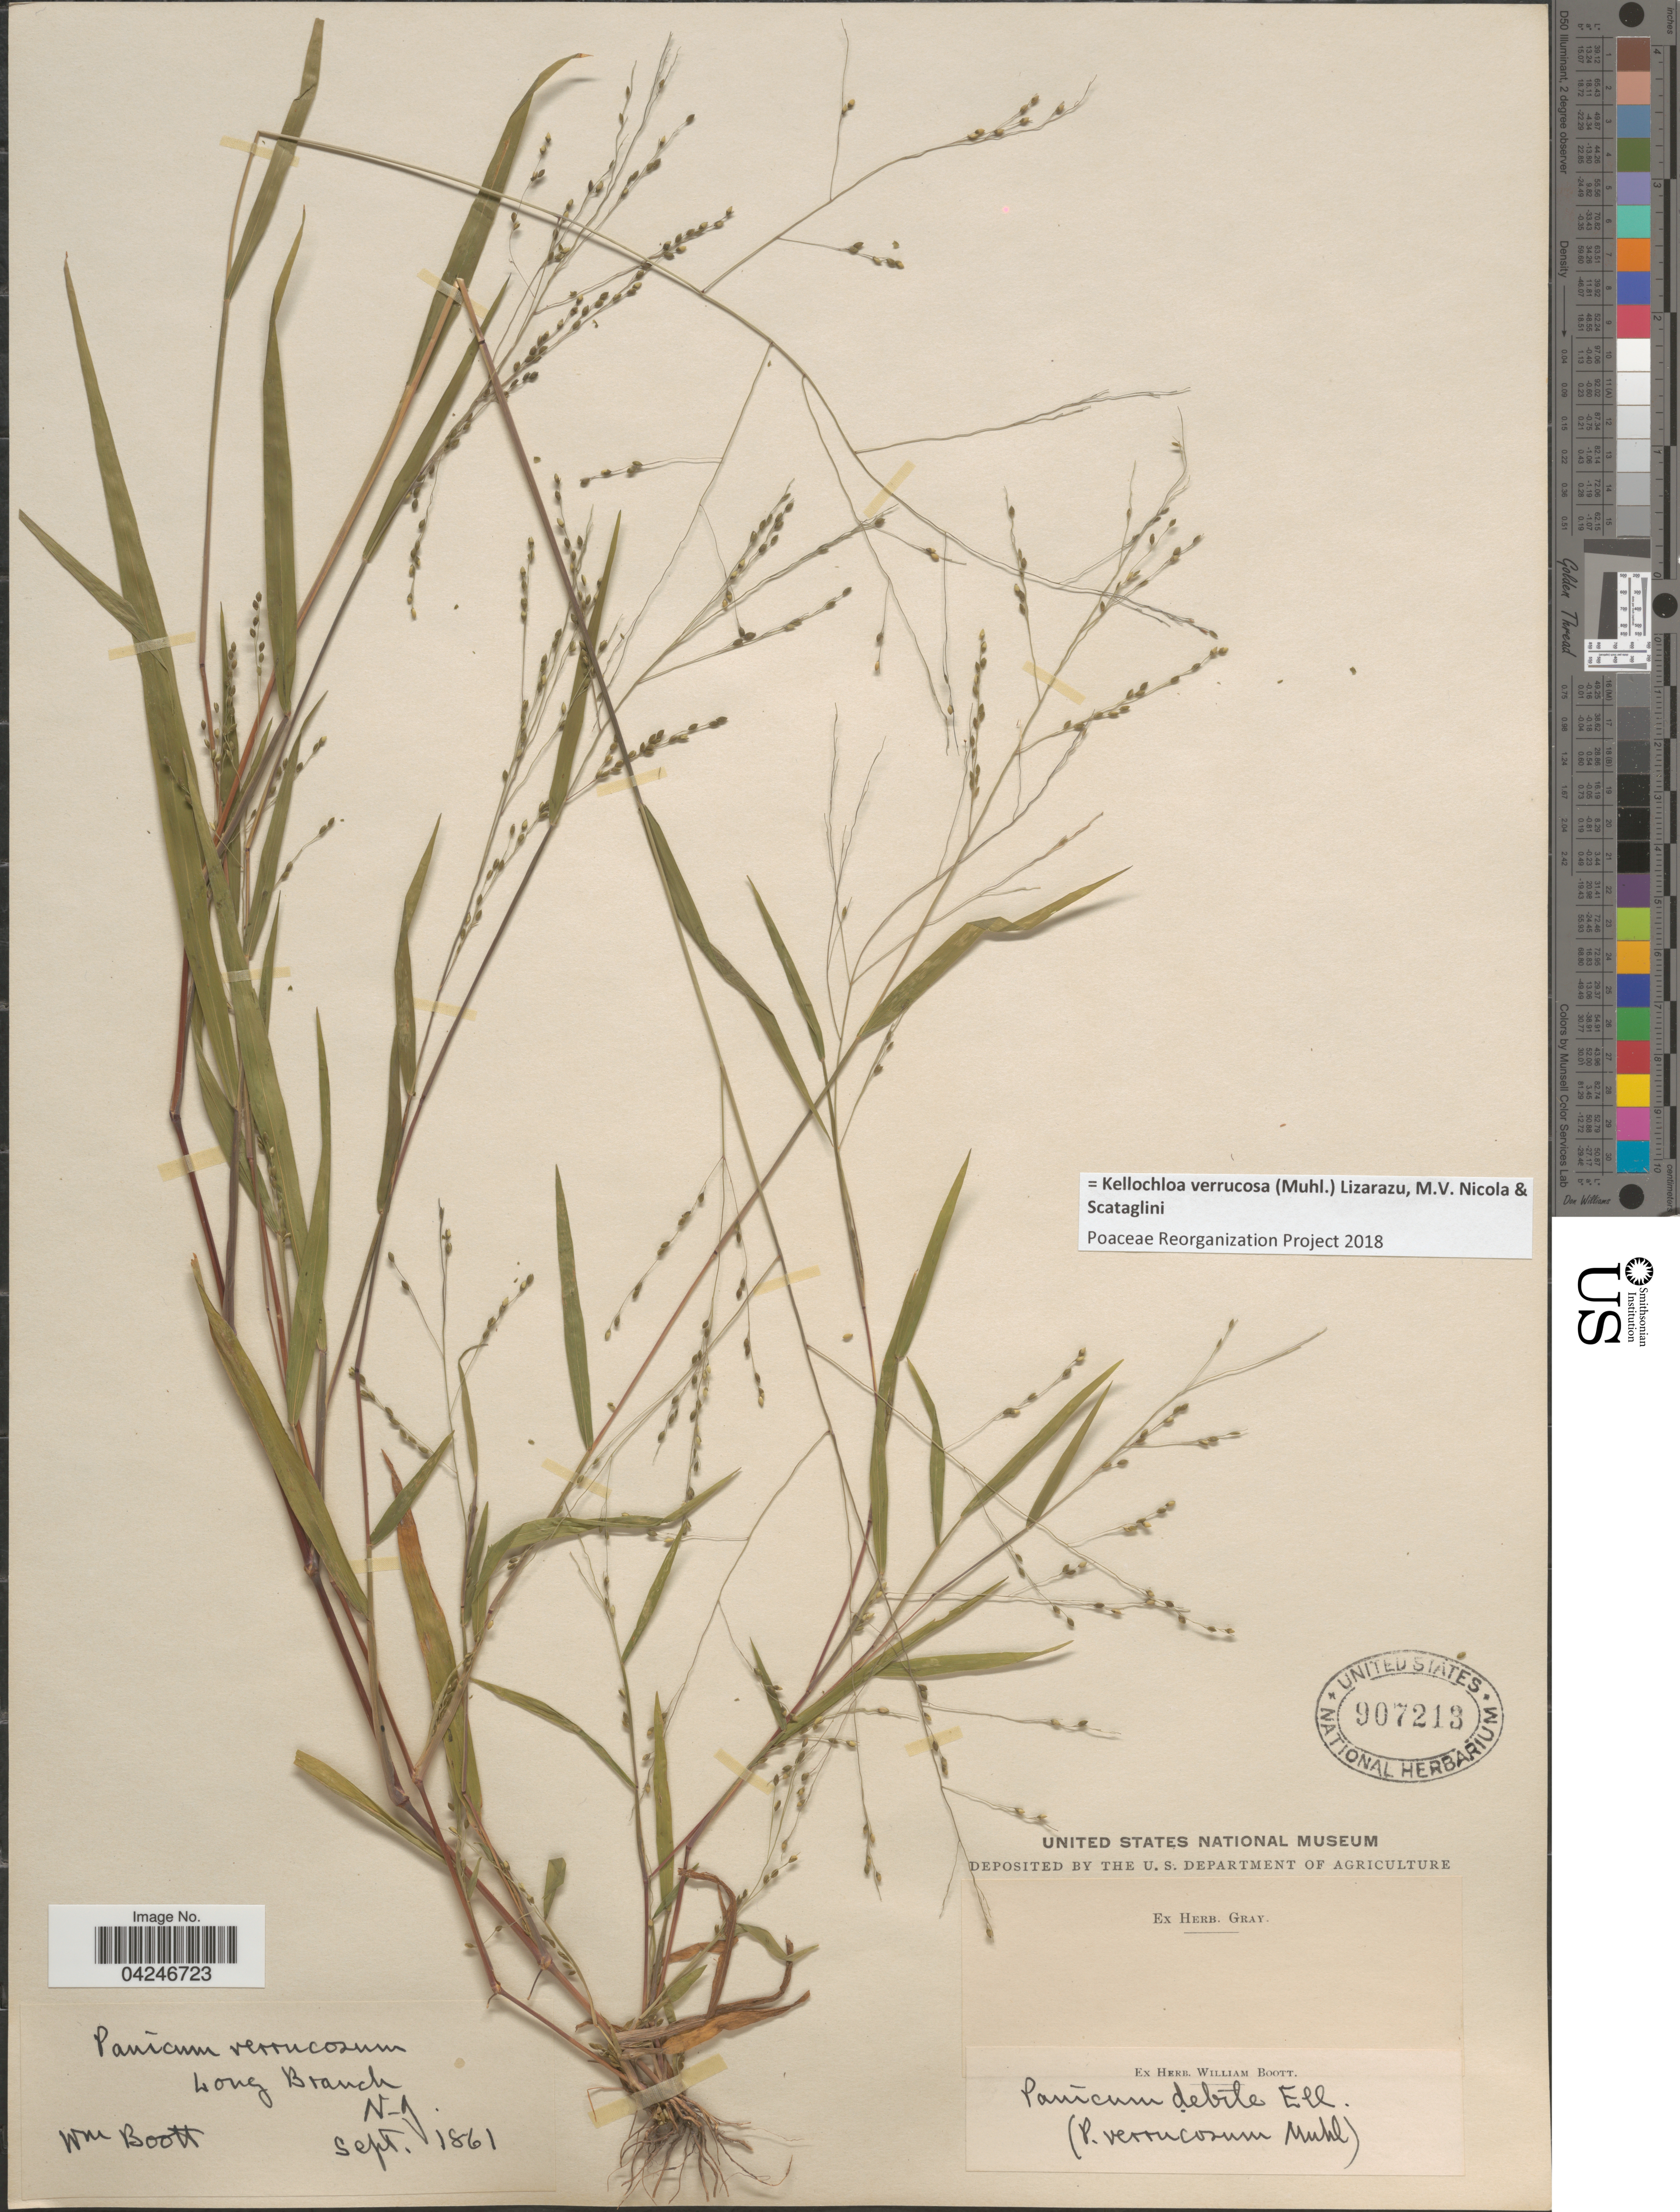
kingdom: Plantae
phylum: Tracheophyta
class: Liliopsida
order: Poales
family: Poaceae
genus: Kellochloa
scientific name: Kellochloa verrucosa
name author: (Muhl.) Lizarazu et al.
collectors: W. Boott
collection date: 1861-09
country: United States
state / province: New Jersey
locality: Long Branch.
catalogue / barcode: US 907213